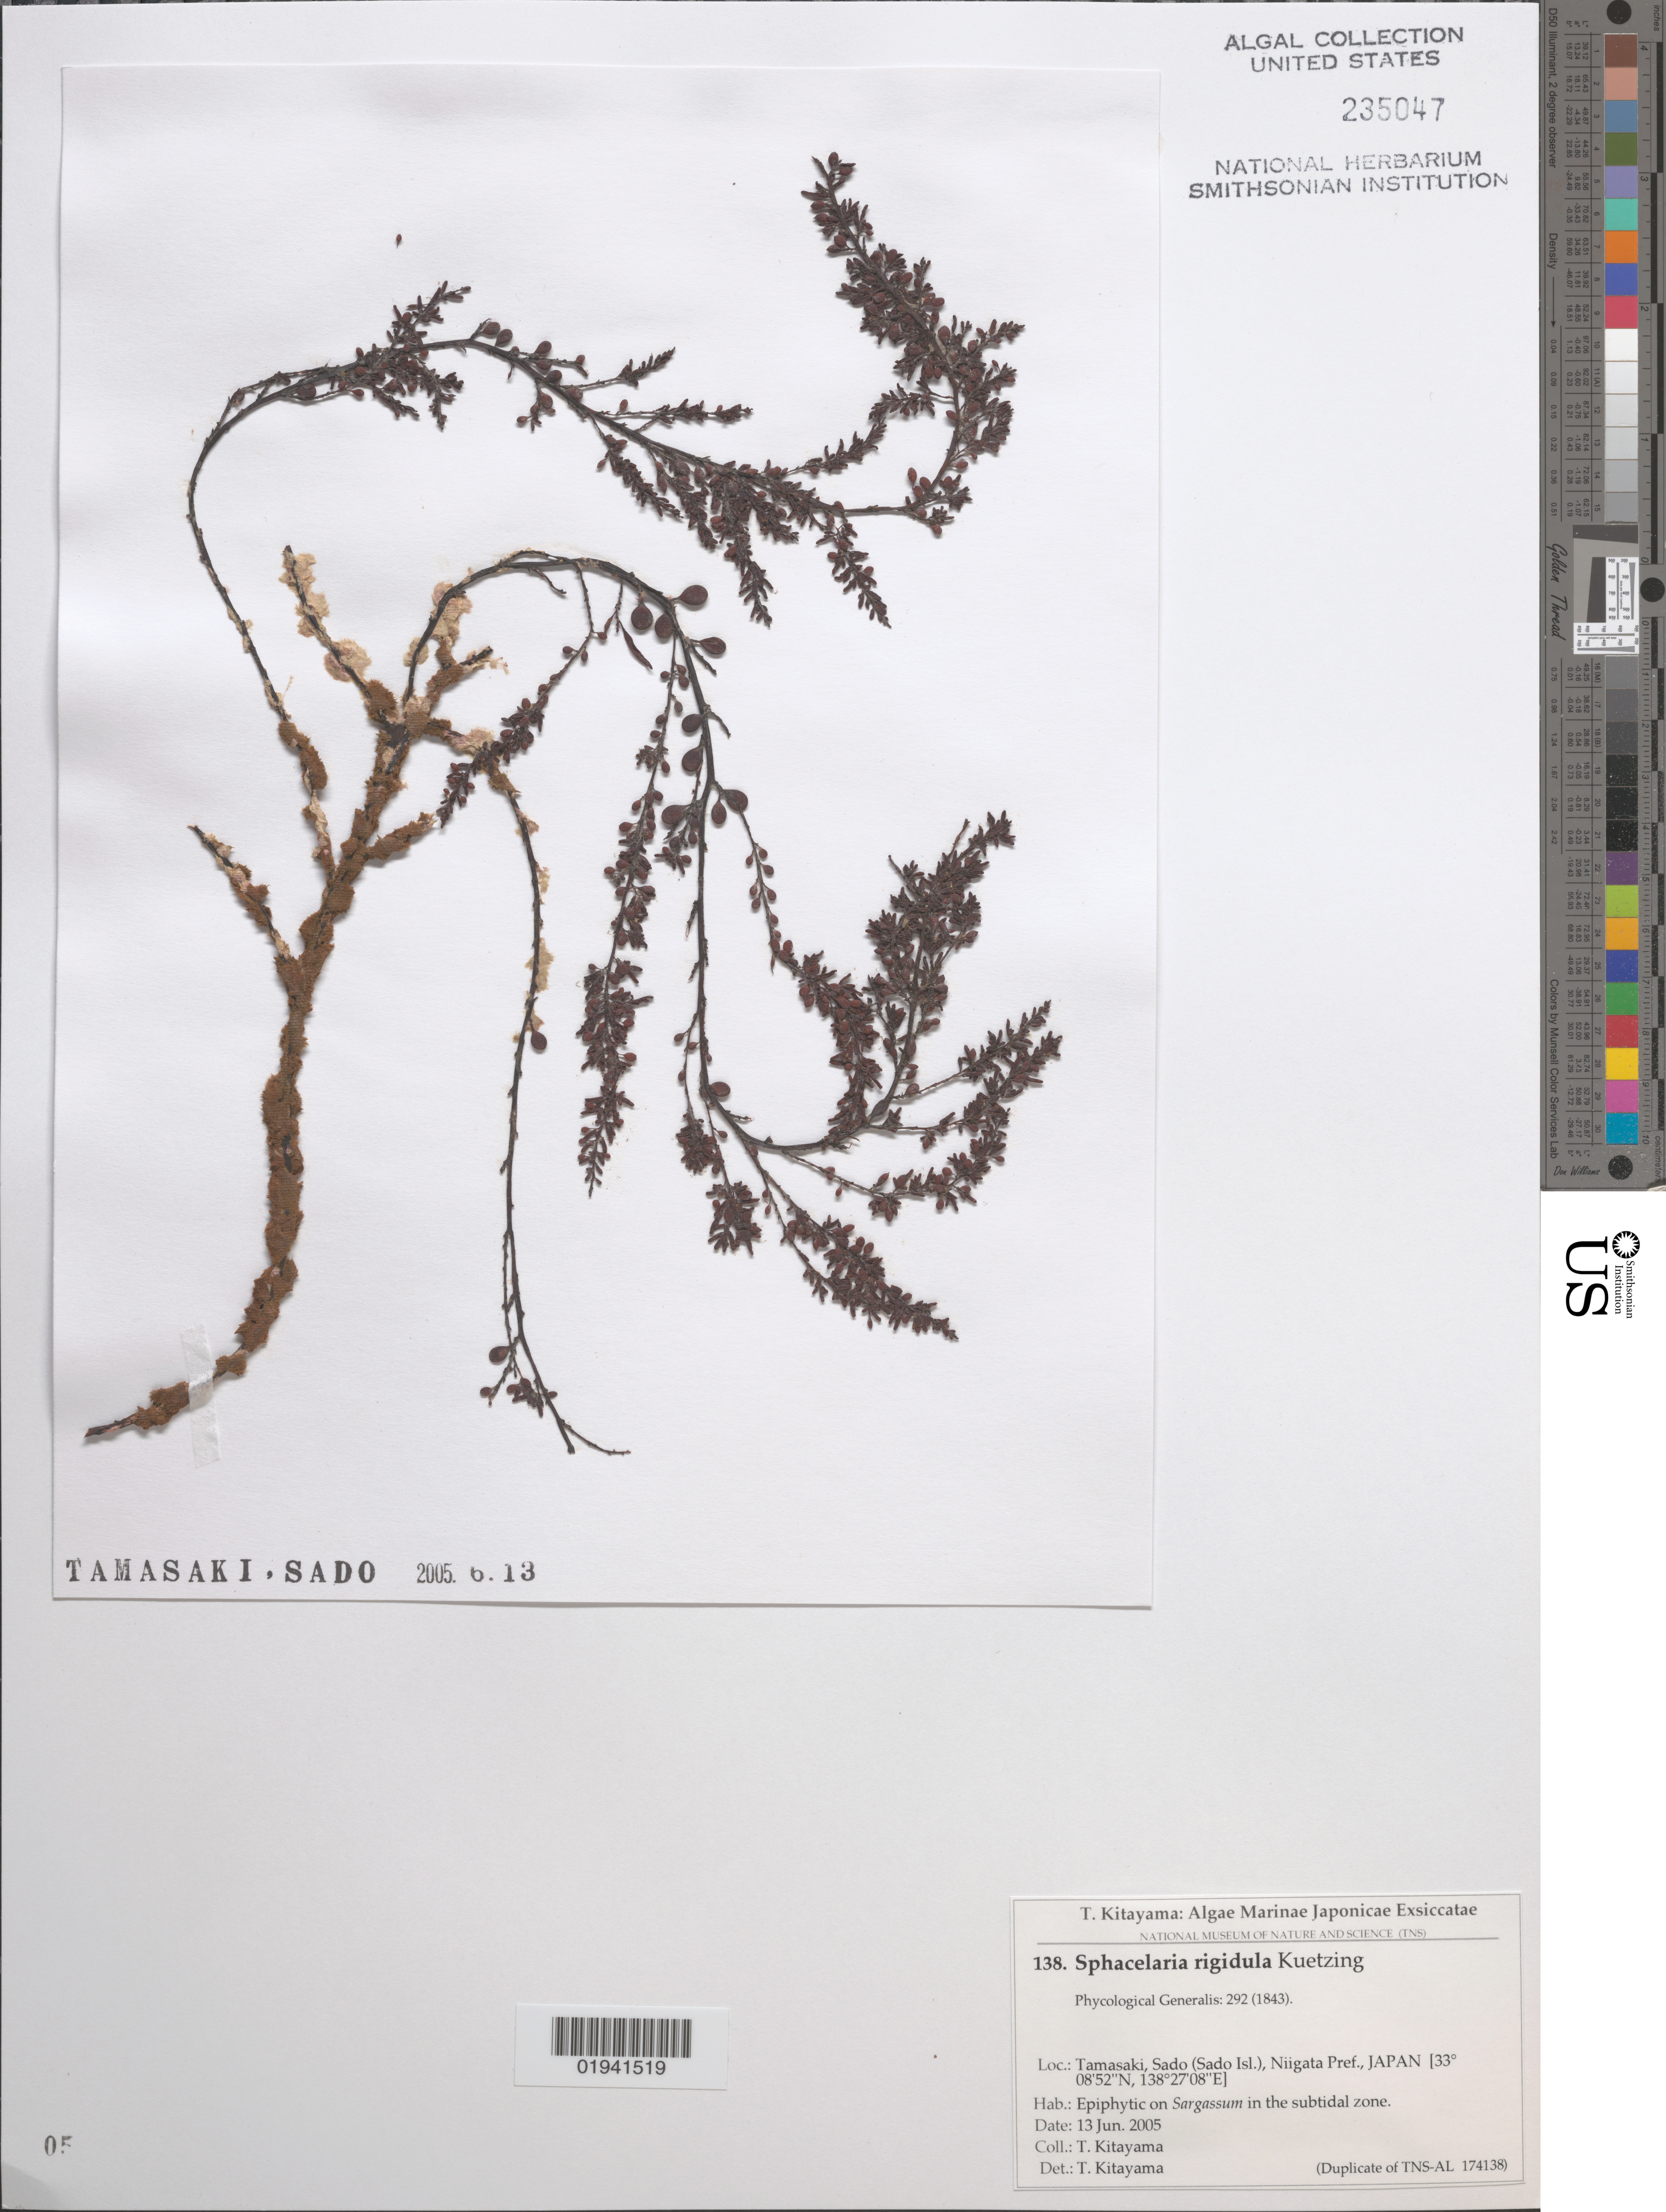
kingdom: Chromista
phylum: Ochrophyta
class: Phaeophyceae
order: Sphacelariales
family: Sphacelariaceae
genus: Sphacelaria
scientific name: Sphacelaria rigidula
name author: Kütz.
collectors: T. Kitayama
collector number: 138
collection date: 2005-06-13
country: Japan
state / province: Niigata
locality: Tamasaki, Sado (Sado Isl.), Niigata Pref.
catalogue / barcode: US 235047